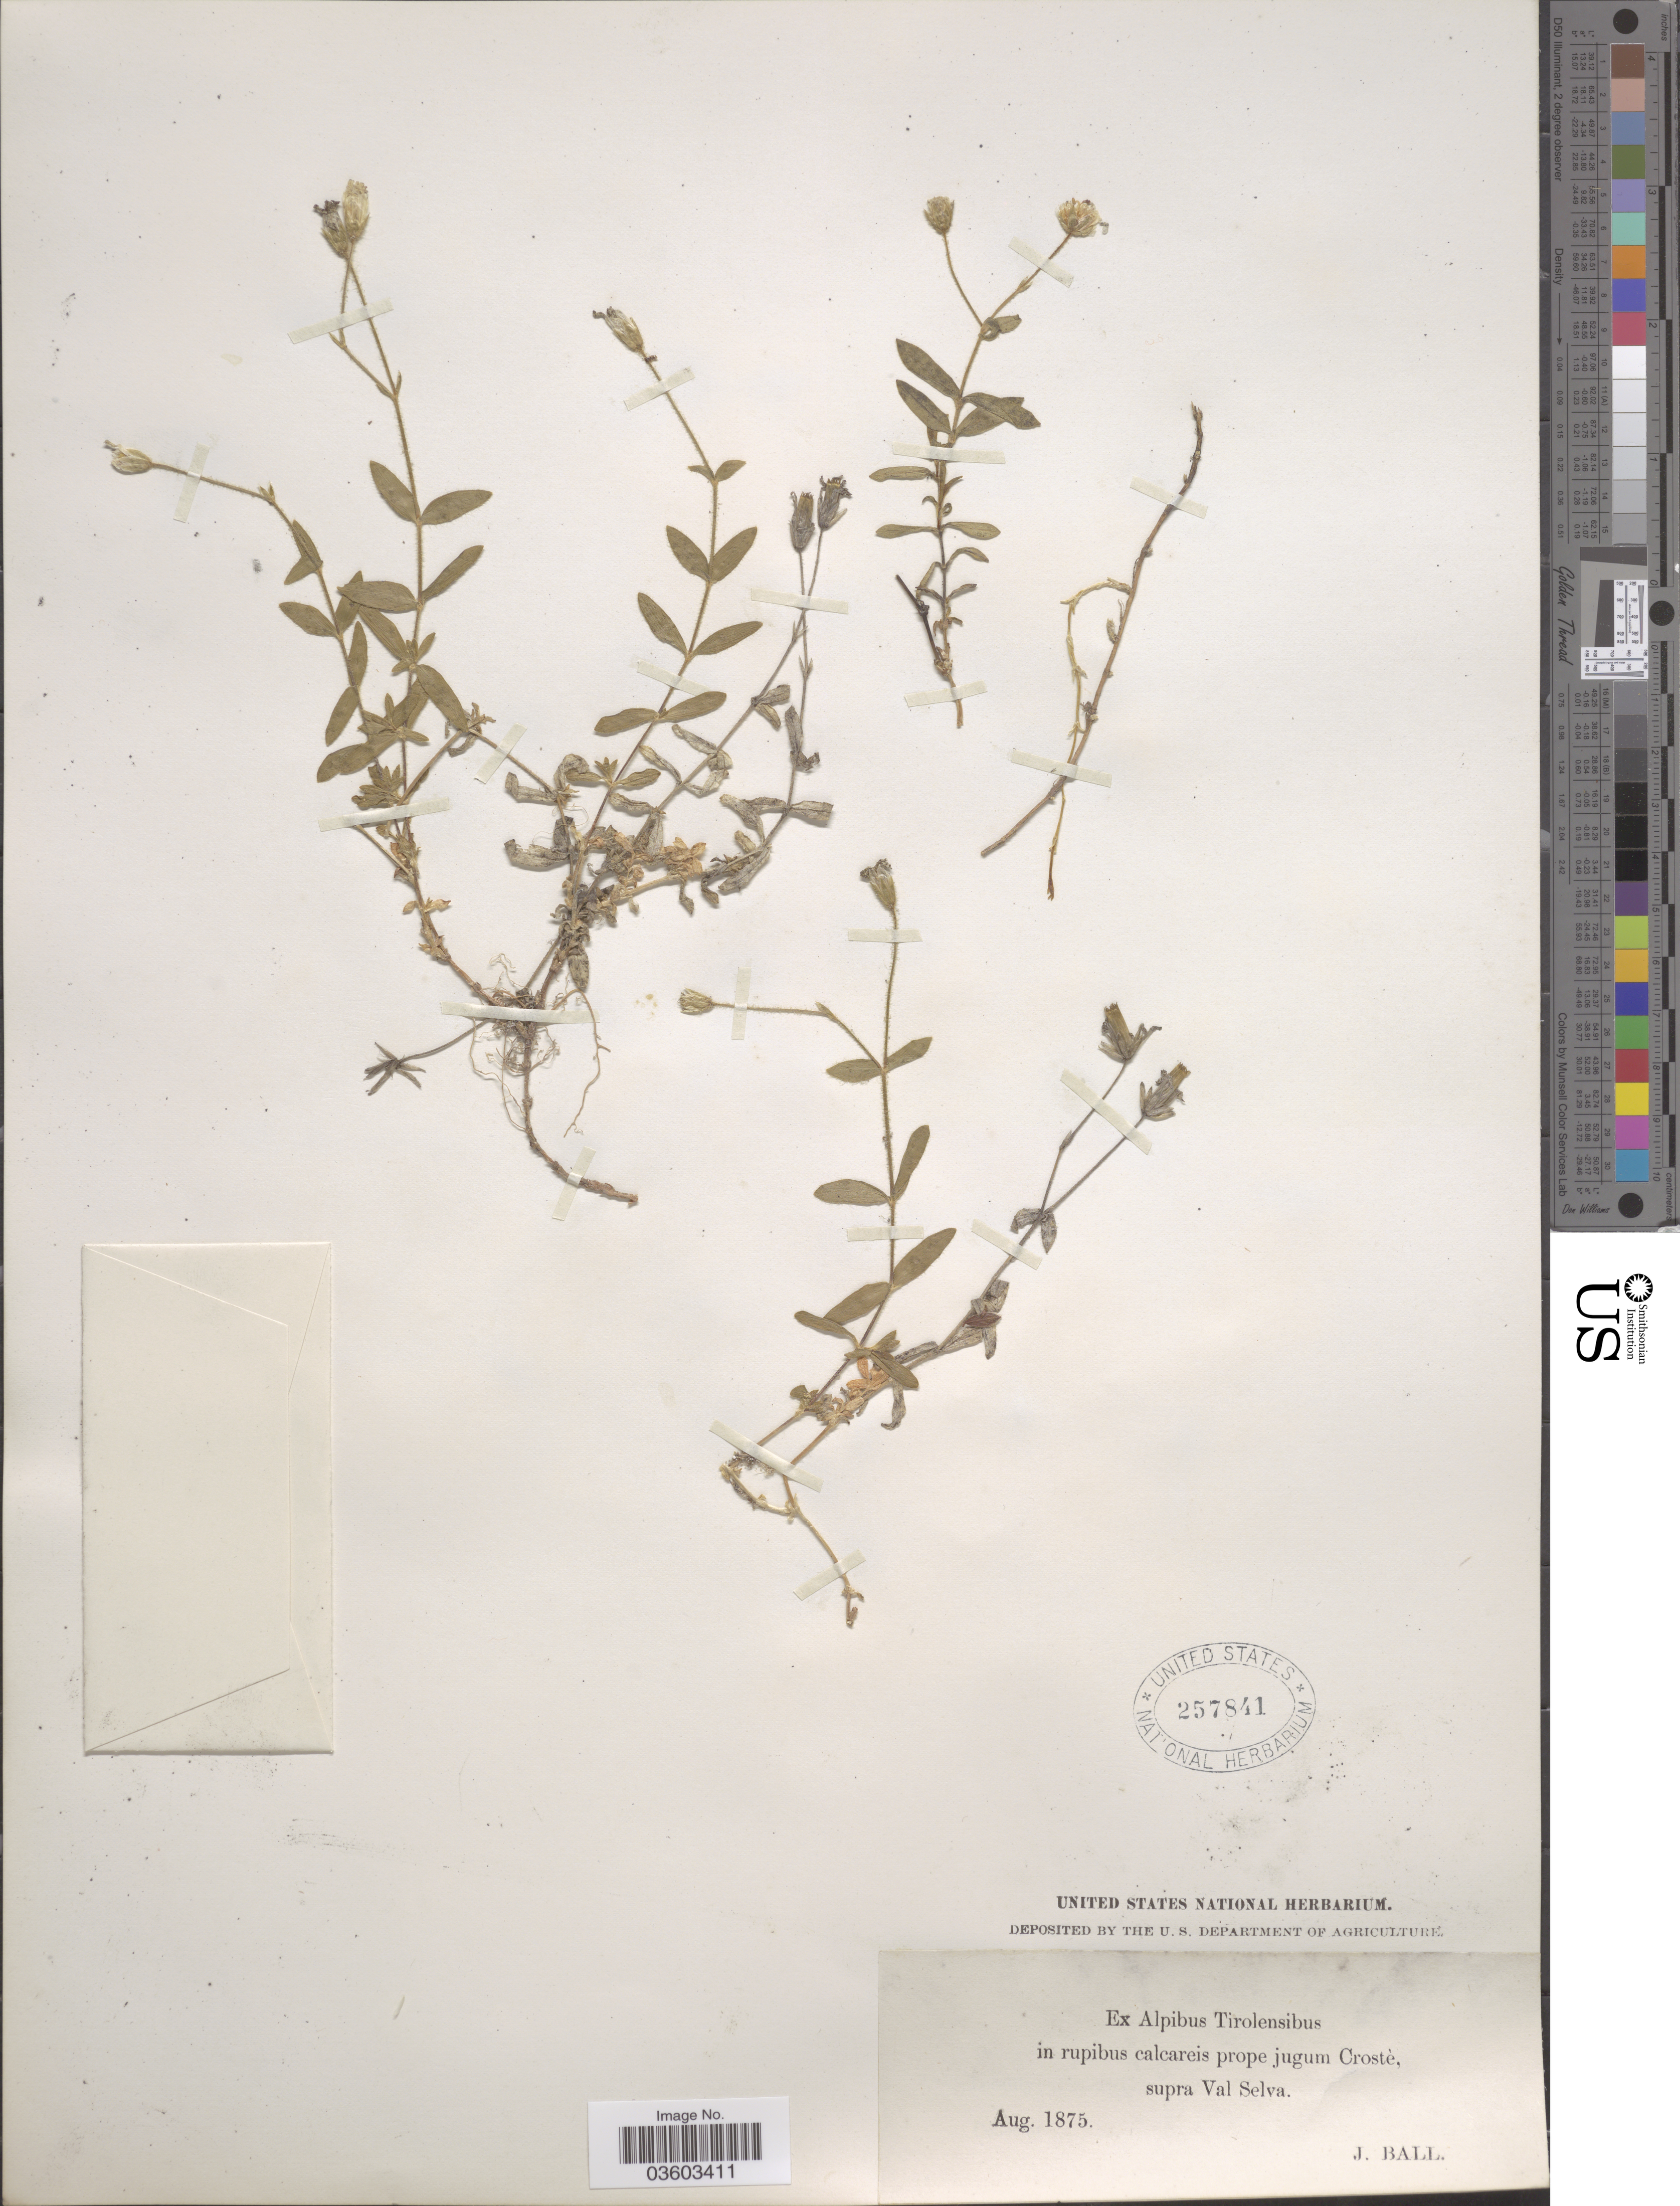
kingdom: Plantae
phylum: Tracheophyta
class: Magnoliopsida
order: Caryophyllales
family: Caryophyllaceae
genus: Cerastium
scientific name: Cerastium sp.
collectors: J. Ball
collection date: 1875-08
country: Italy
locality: Ex Alpibus Tirolensibus, in rupibus calcareis prope jugum Crostè, supra Val Selva.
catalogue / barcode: US 257841